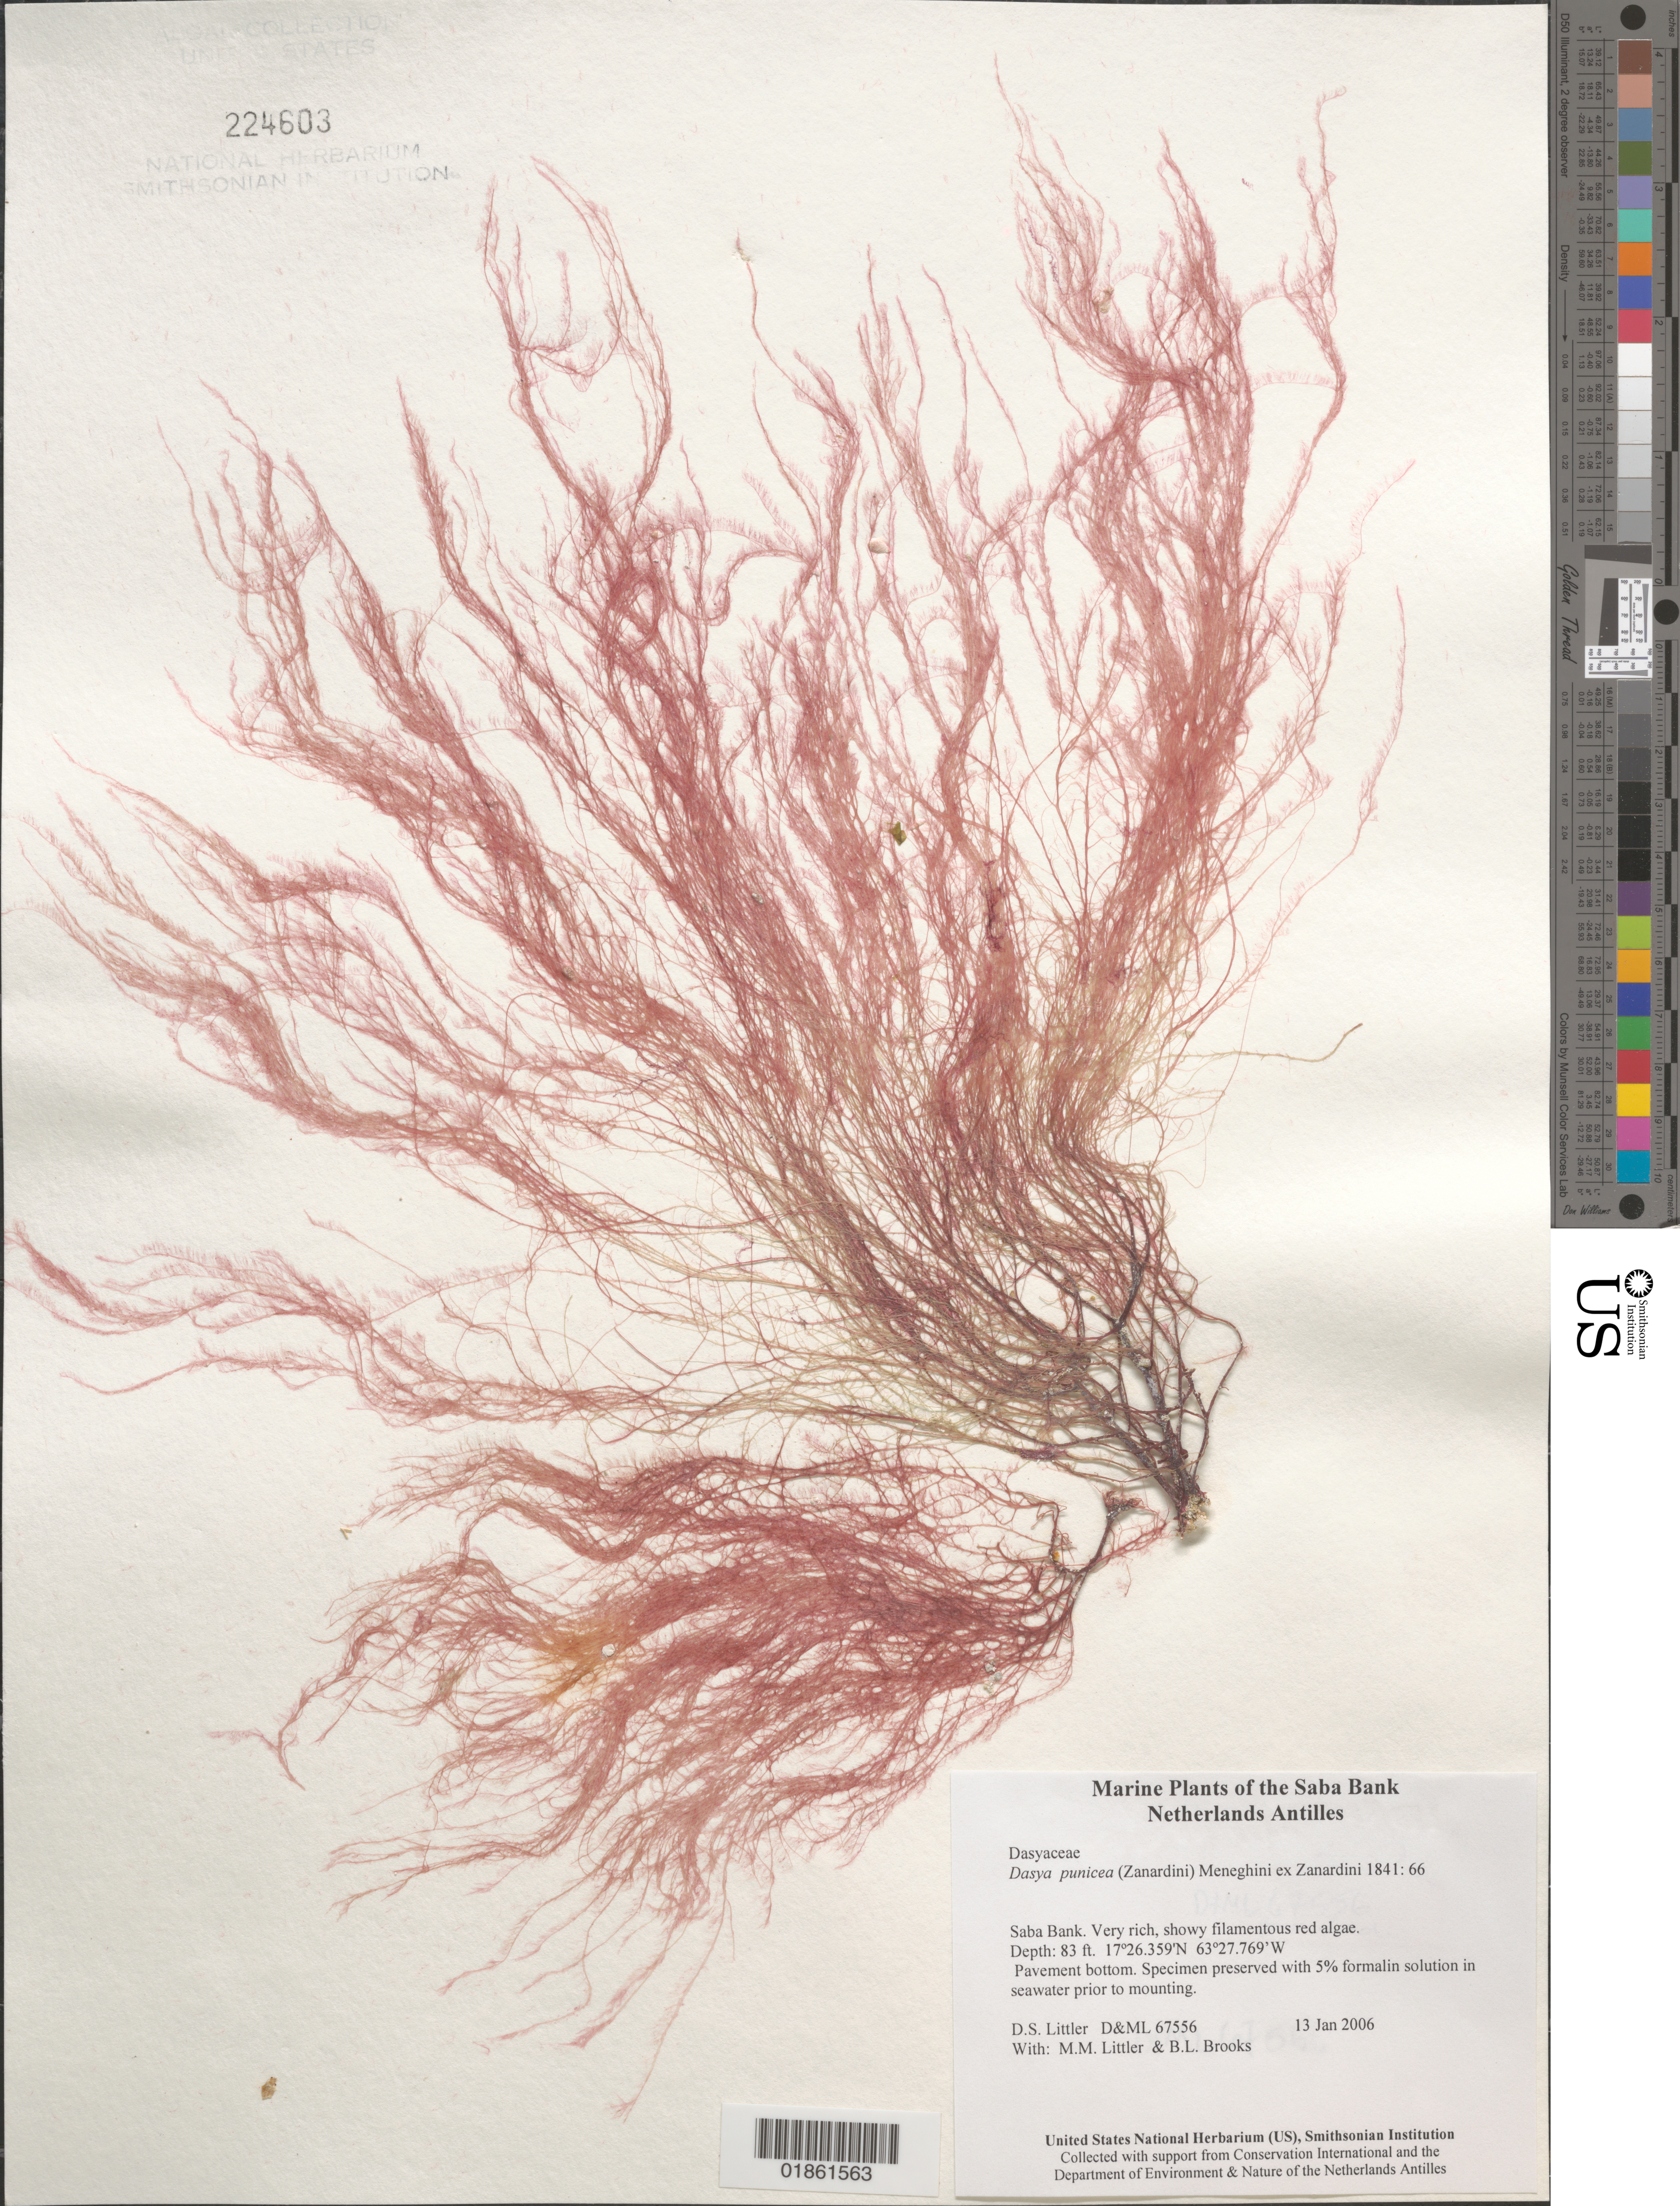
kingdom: Plantae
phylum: Rhodophyta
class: Florideophyceae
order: Ceramiales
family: Dasyaceae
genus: Dasya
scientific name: Dasya punicea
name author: (Zanardini) Menegh.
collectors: M. M. Littler, D. S. Littler & B. Brooks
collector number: D&ML 67556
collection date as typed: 13 Jan 2006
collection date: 2006-01-13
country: Netherlands Antilles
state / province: ABC Islands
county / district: Saba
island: Saba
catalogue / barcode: US 224603